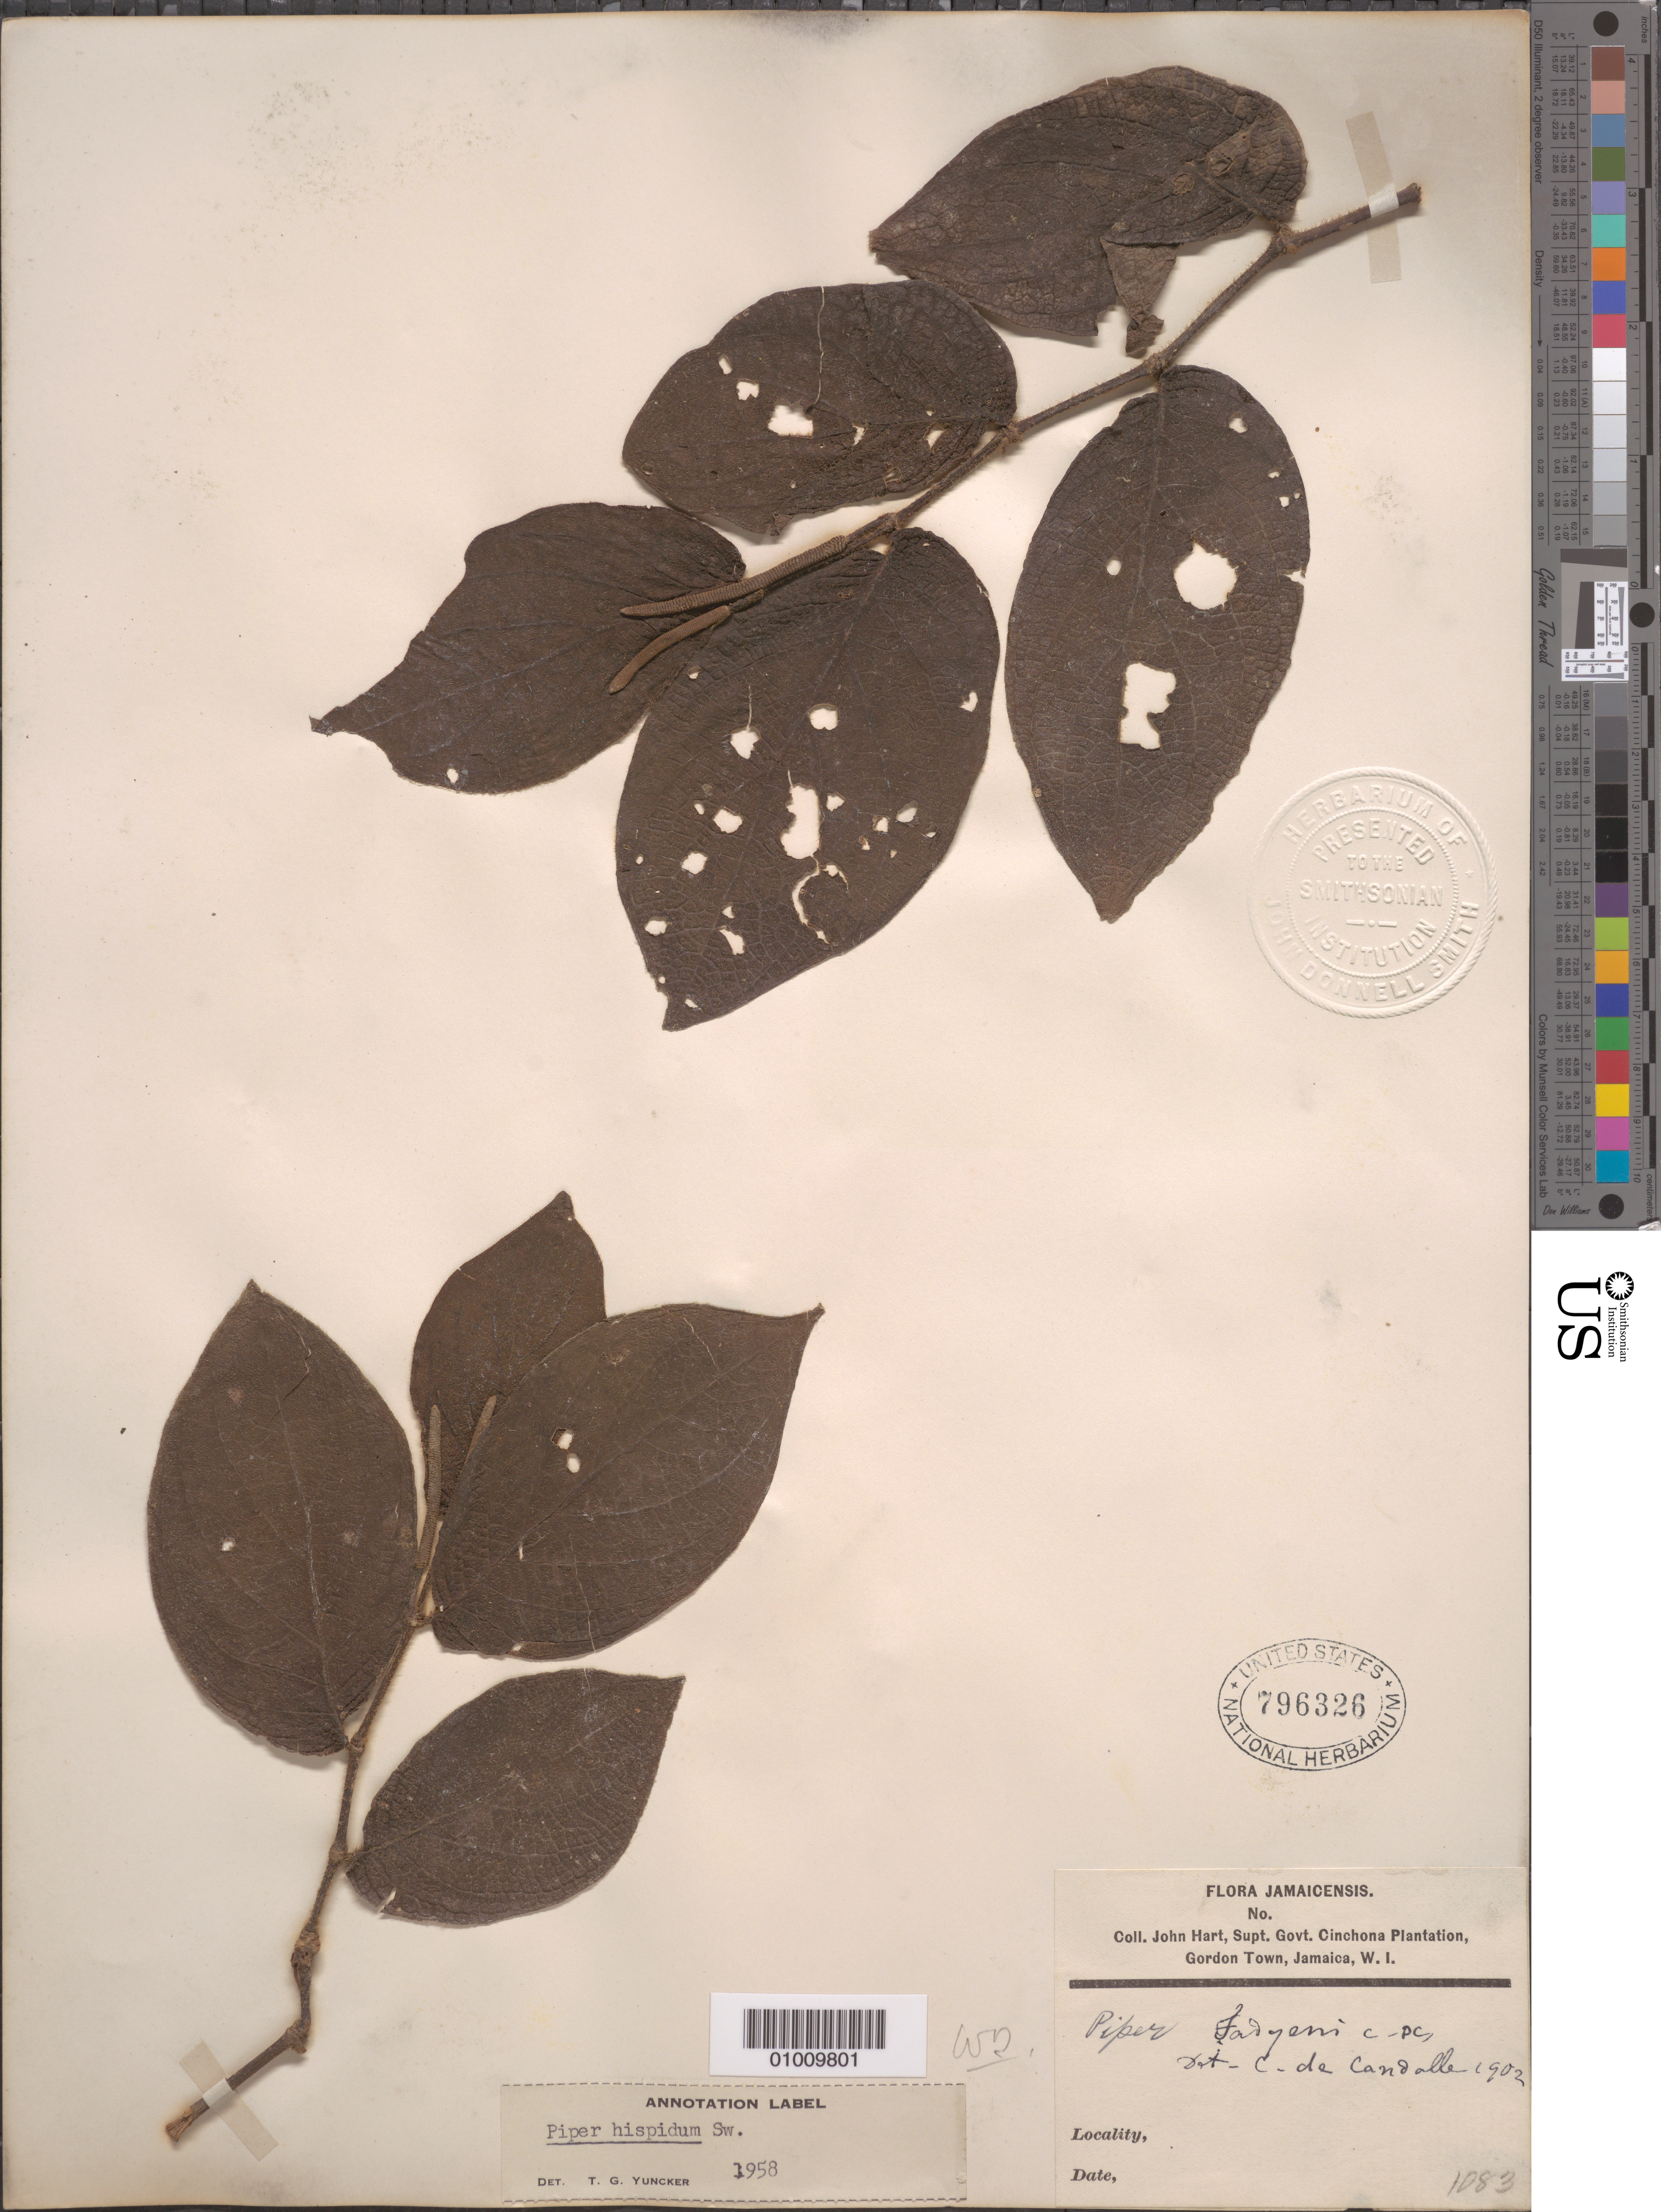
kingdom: Plantae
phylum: Tracheophyta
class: Magnoliopsida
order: Piperales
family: Piperaceae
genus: Piper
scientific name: Piper hispidum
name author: Sw.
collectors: J. Hart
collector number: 1083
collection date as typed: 1902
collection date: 1902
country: Jamaica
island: Jamaica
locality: Gordon Town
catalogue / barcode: US 796326